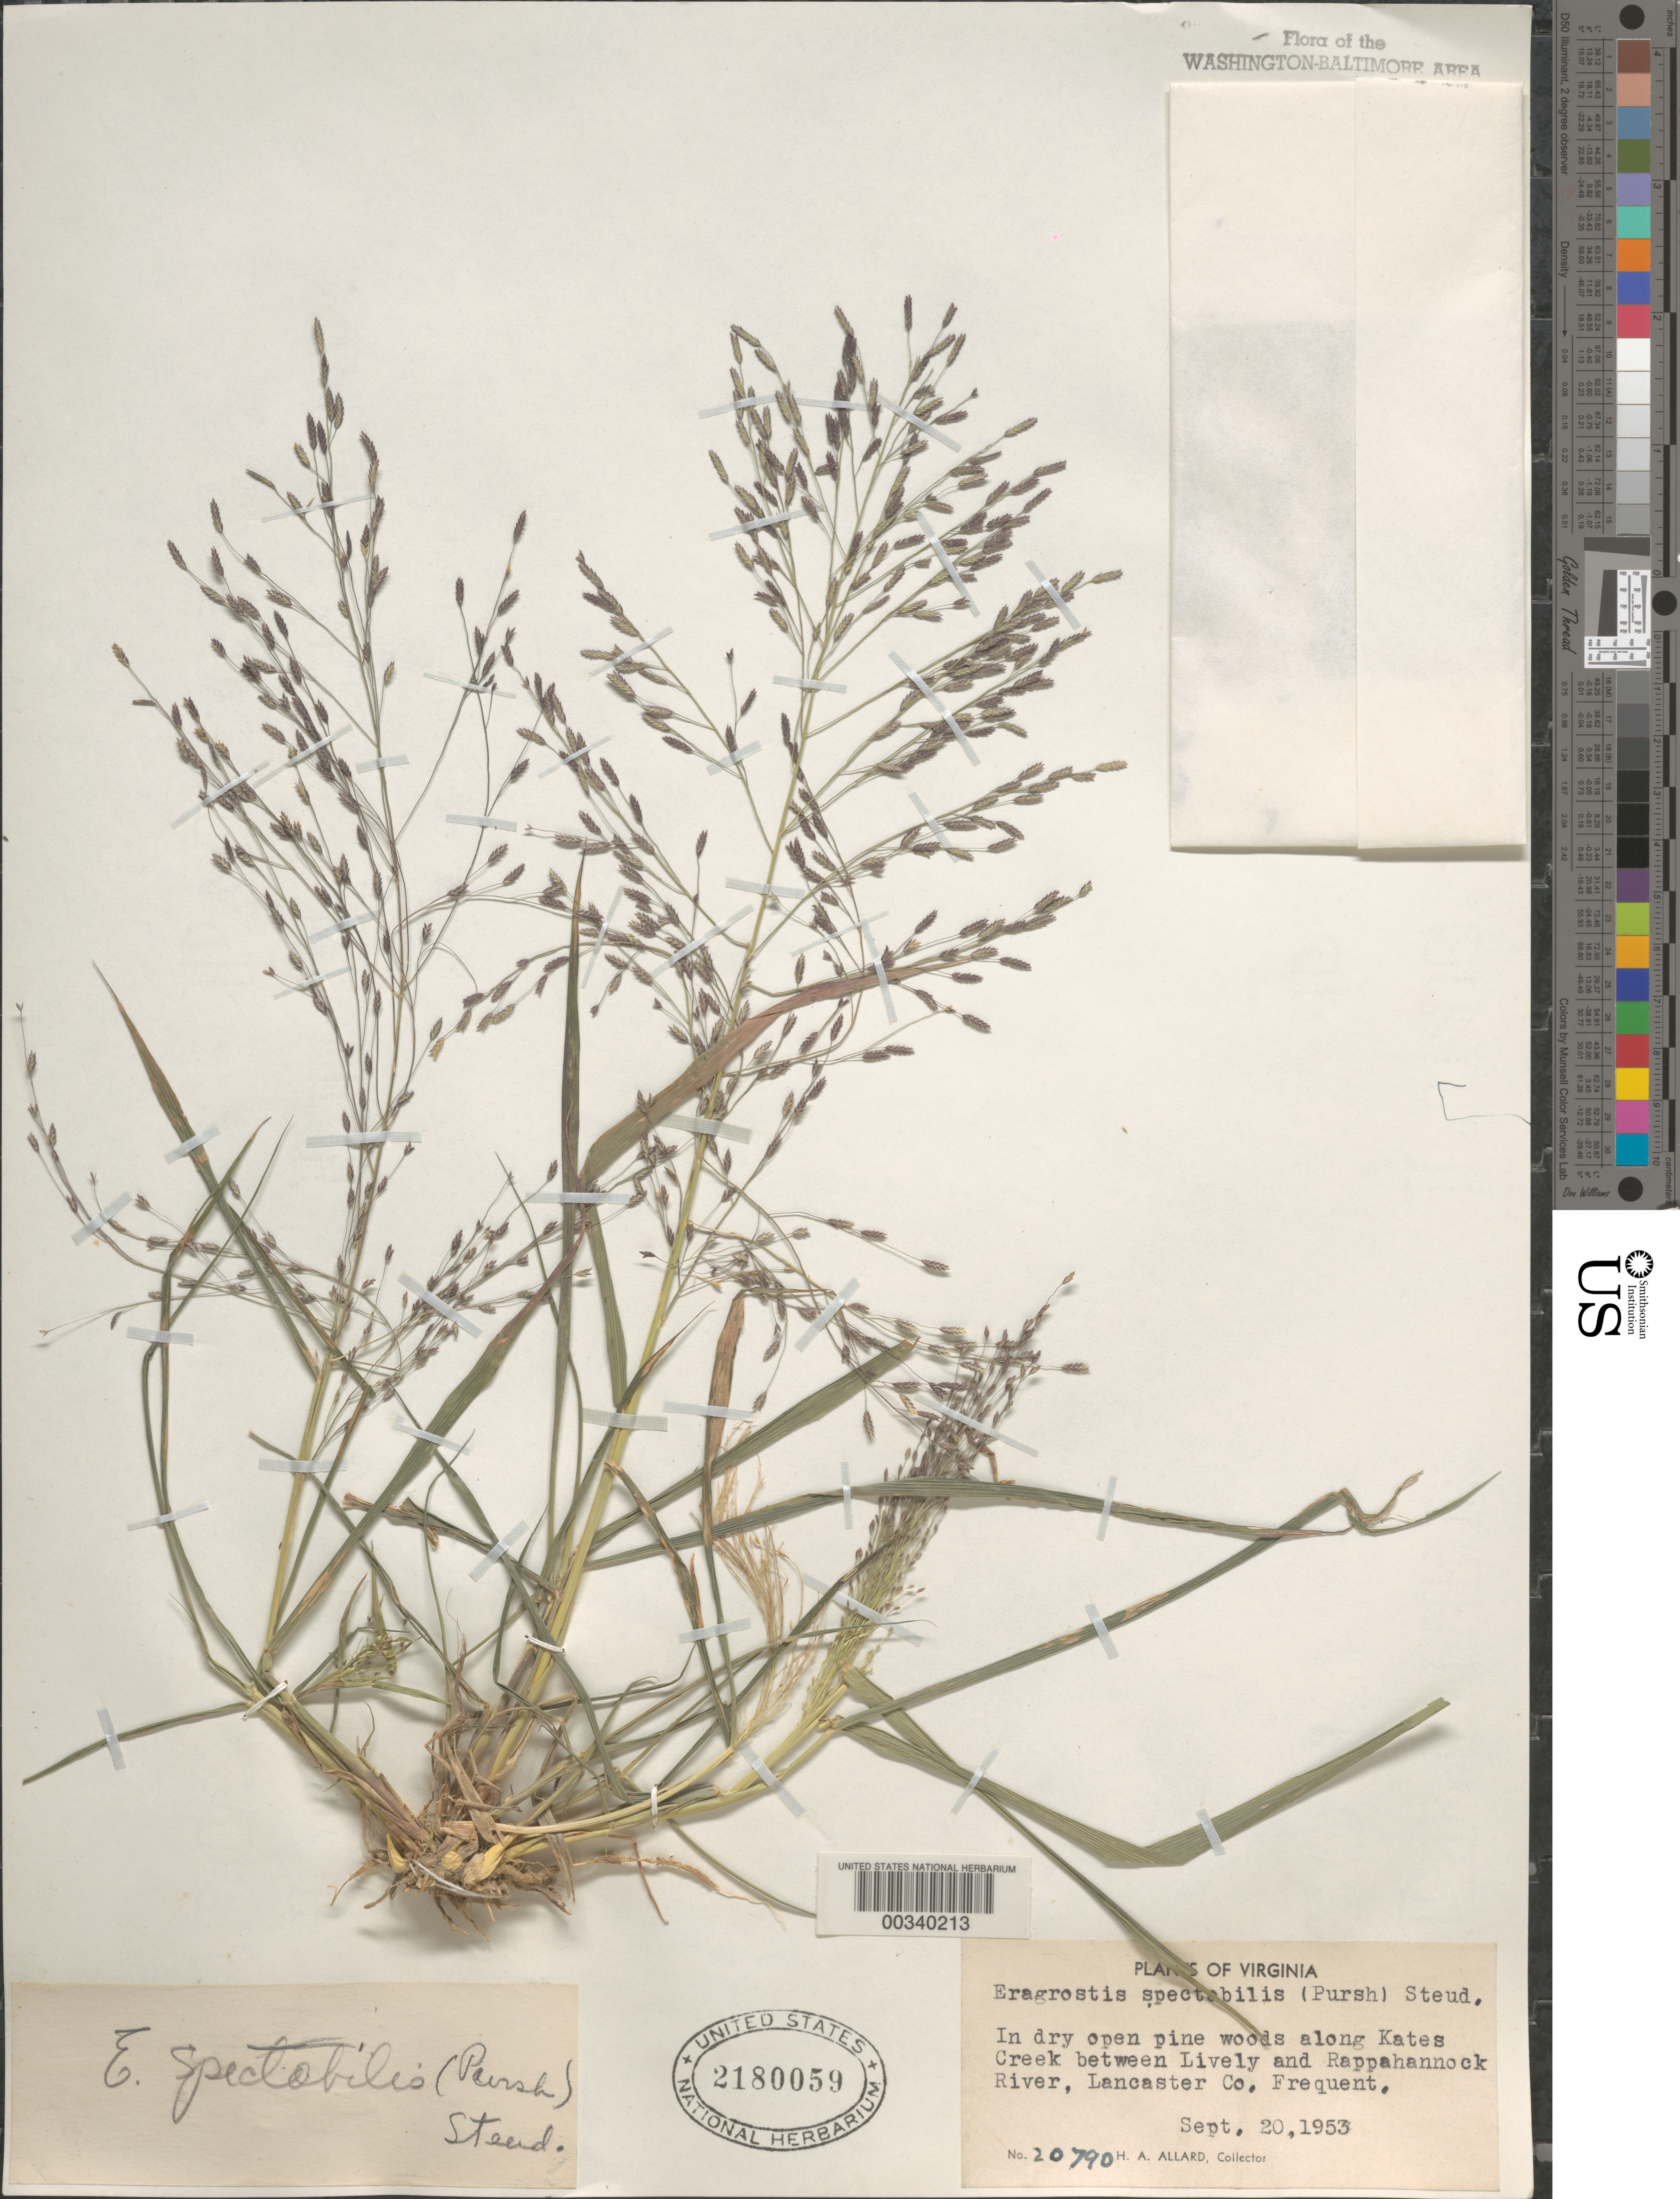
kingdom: Plantae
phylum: Tracheophyta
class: Liliopsida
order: Poales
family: Poaceae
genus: Eragrostis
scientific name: Eragrostis spectabilis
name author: (Pursh) Steud.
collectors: H. A. Allard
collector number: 20790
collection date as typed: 20 Sep 1953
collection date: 1953-09-20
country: United States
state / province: Virginia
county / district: Lancaster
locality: Kates Creek, between Lively and Rappahannock River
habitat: In dry open pine woods along creek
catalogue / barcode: US 2180059